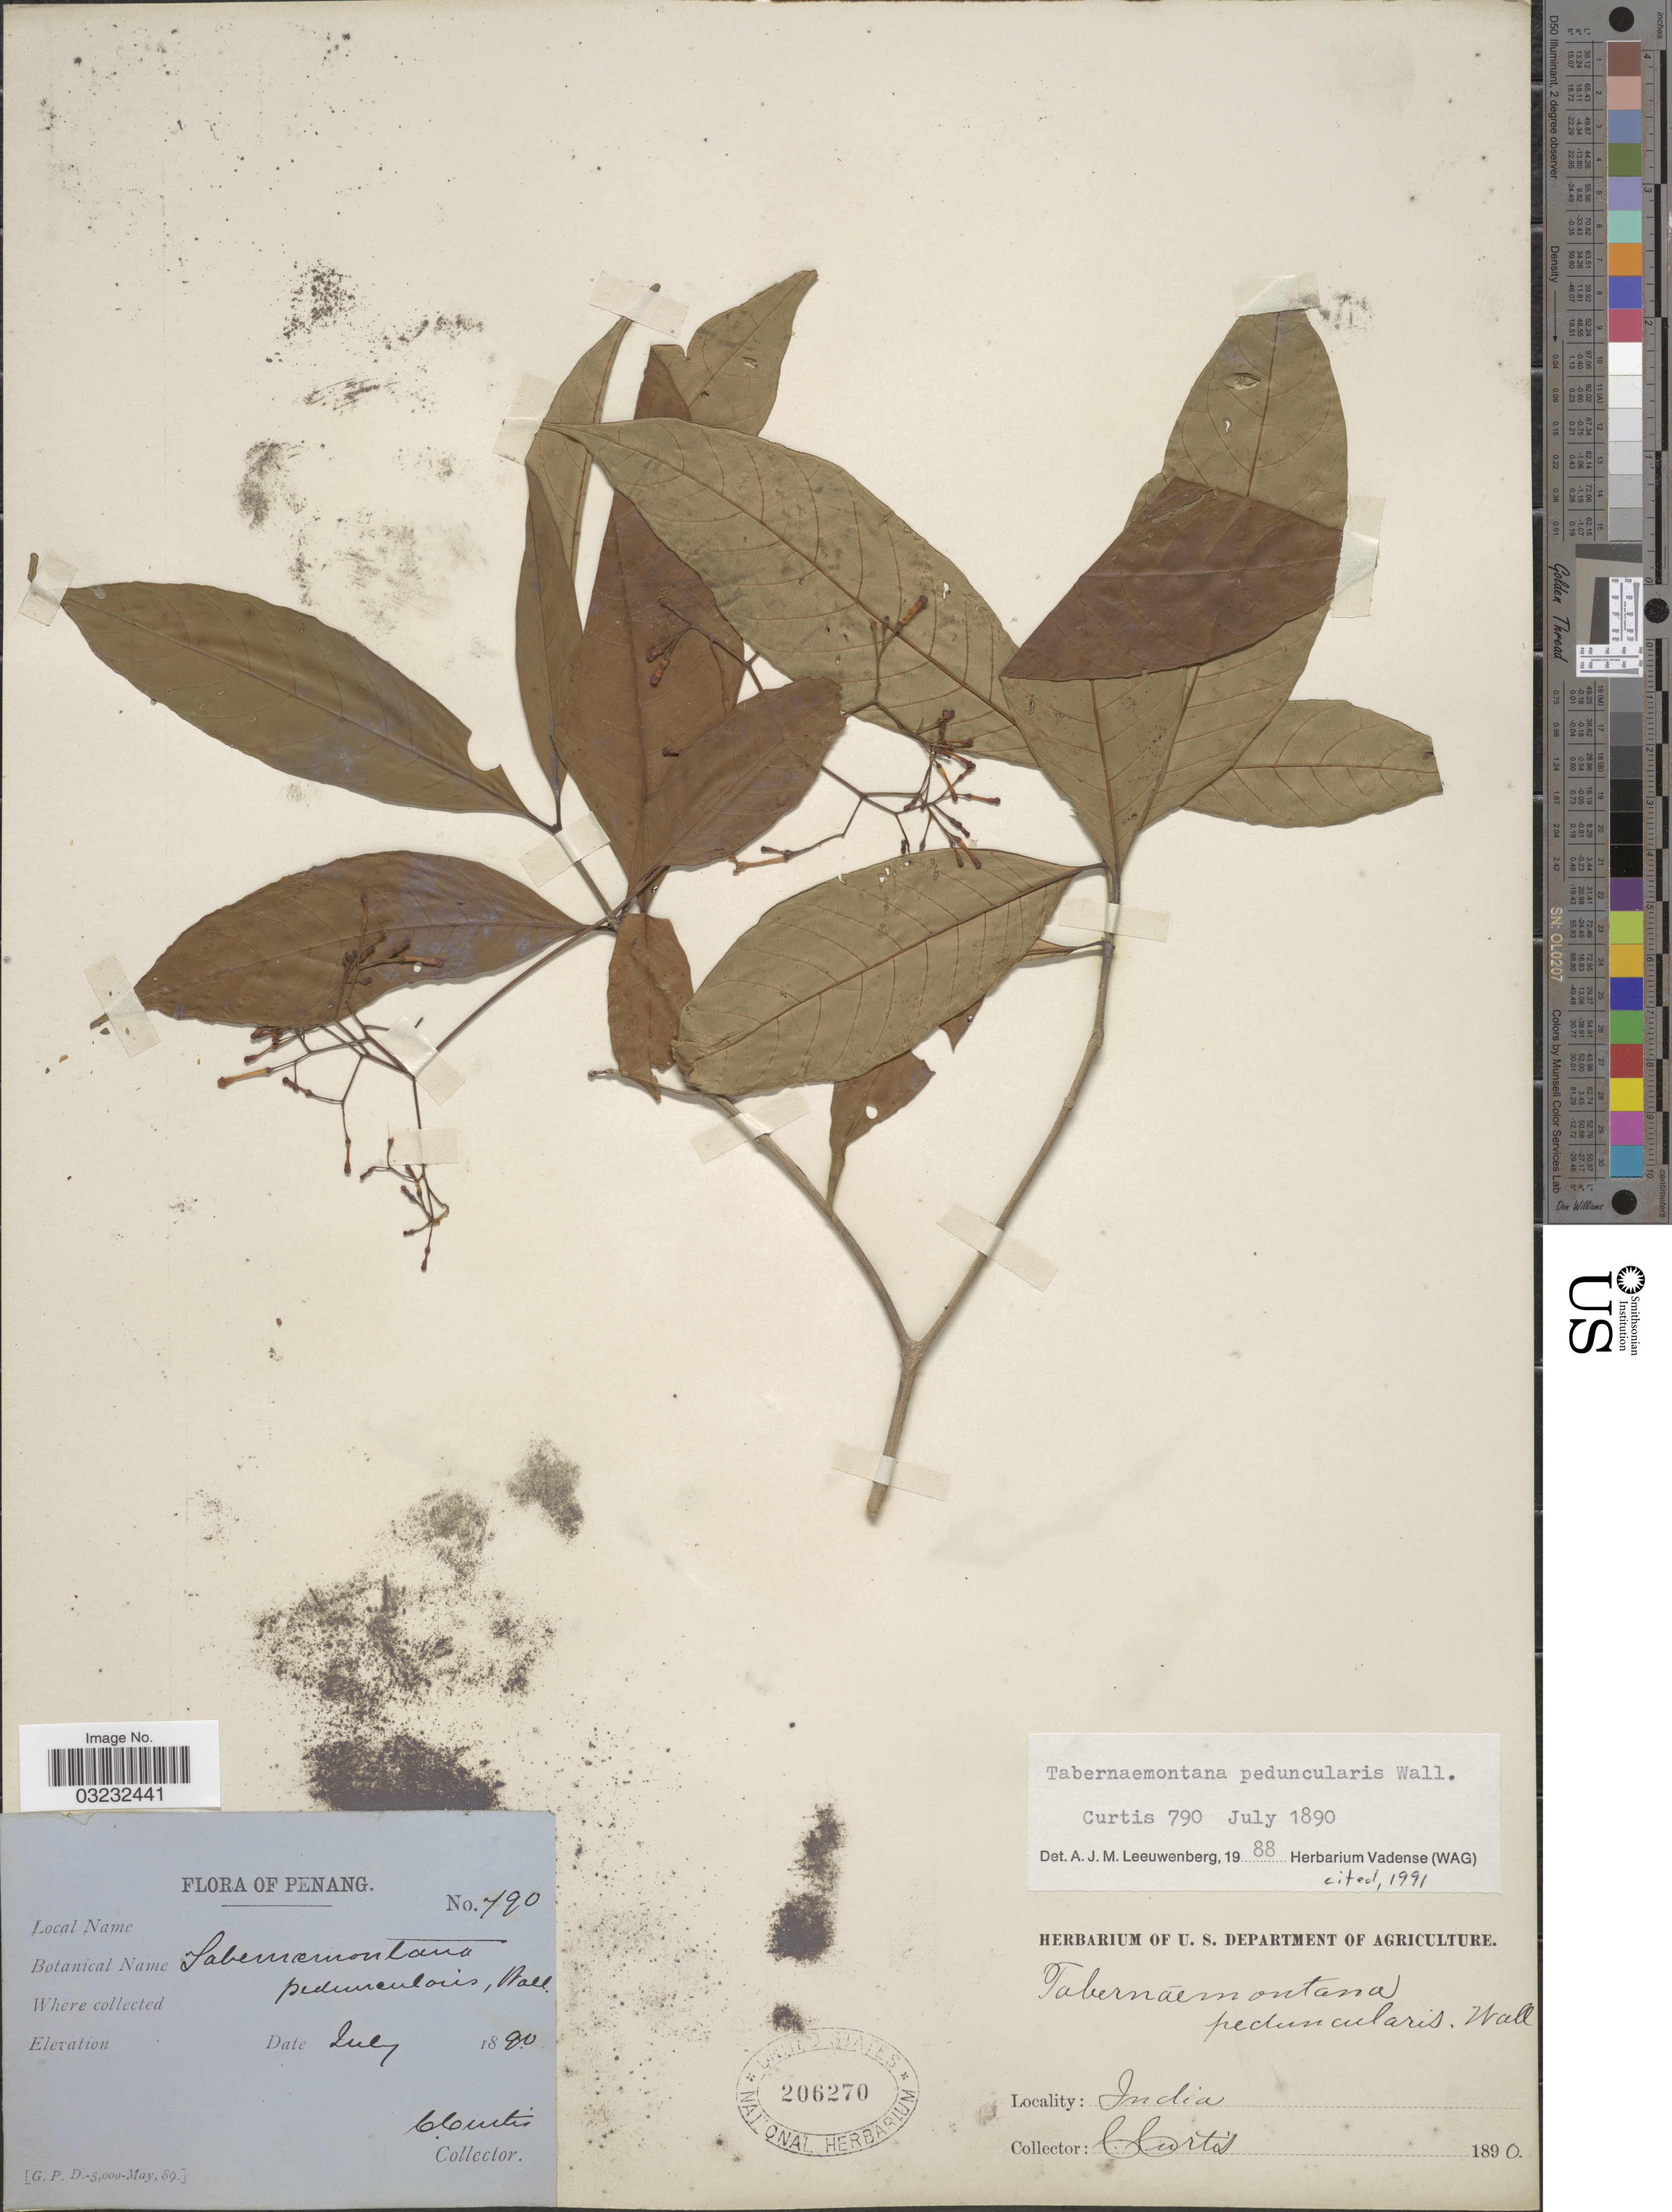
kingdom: Plantae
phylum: Tracheophyta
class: Magnoliopsida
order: Gentianales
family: Apocynaceae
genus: Tabernaemontana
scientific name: Tabernaemontana peduncularis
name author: Wall.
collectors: C. Curtis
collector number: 790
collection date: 1890-07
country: Malaysia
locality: Penang.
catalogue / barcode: US 206270